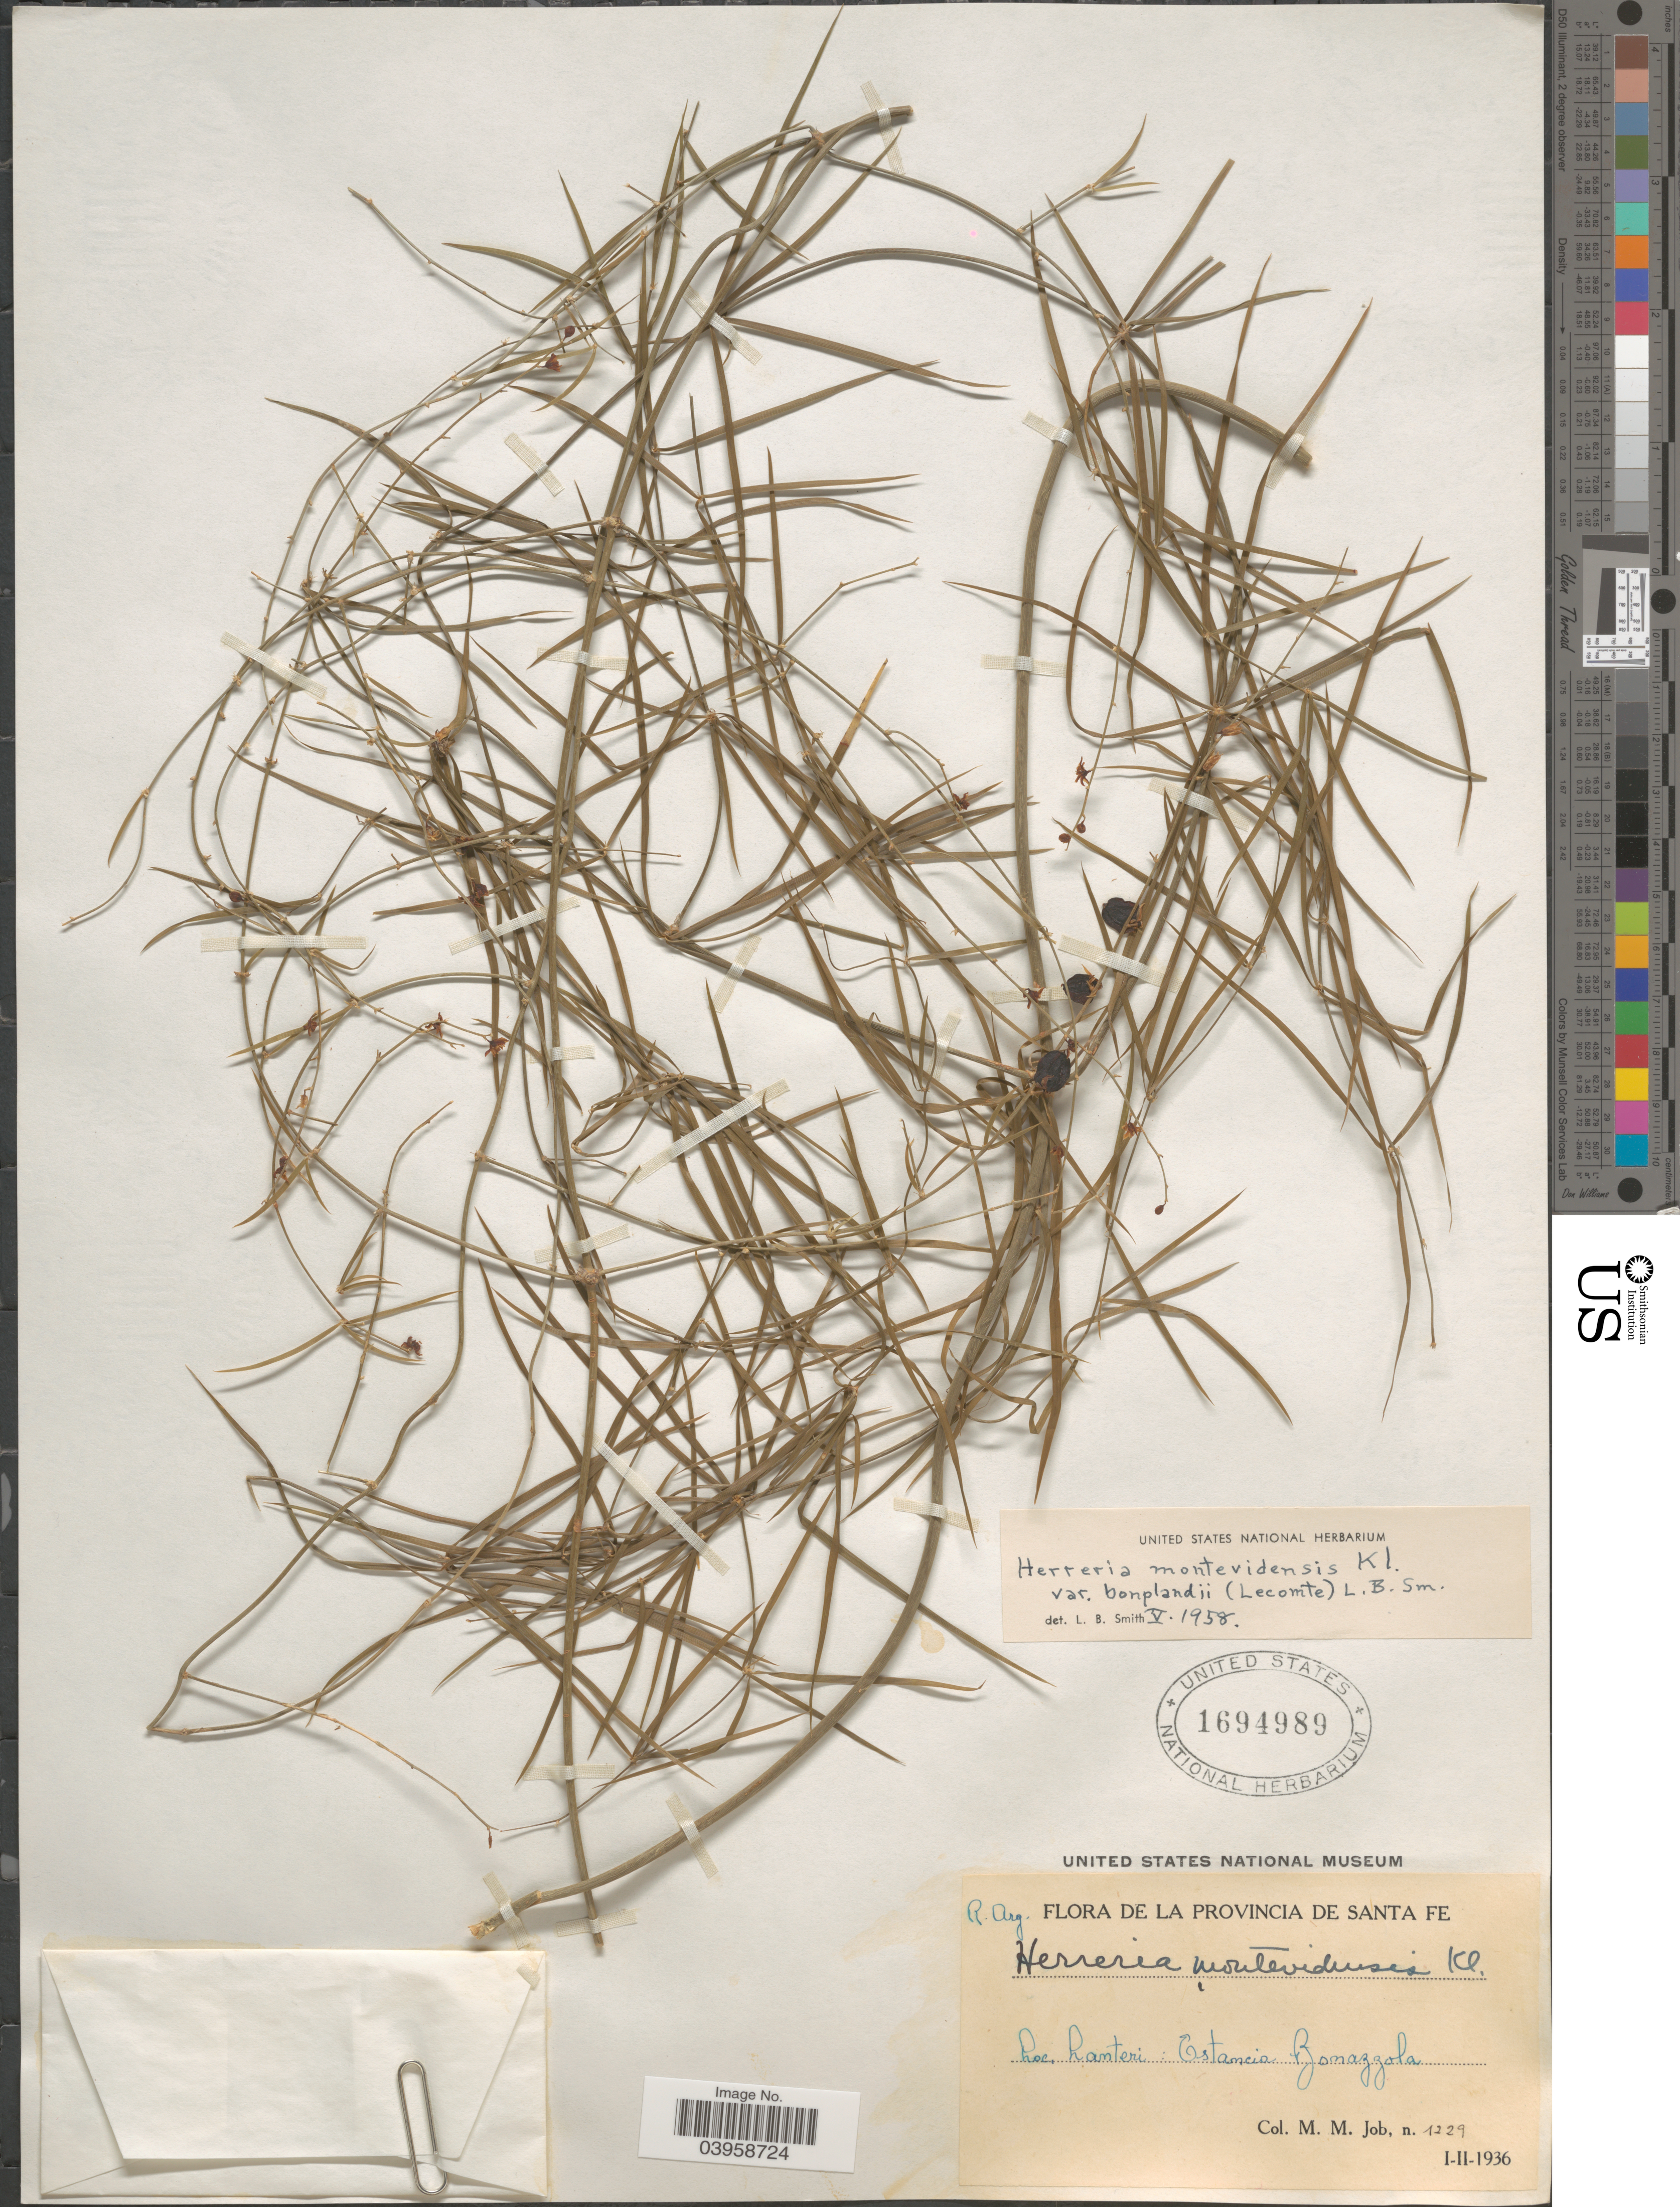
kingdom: Plantae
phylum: Tracheophyta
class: Liliopsida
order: Asparagales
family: Asparagaceae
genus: Herreria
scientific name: Herreria montevidensis var. bonplandii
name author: L.B. Sm.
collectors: M. Job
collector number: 1229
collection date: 1936-01/1936-02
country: Argentina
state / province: Santa Fe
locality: Lamteri: Estancia Bonazzola.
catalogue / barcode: US 1694989